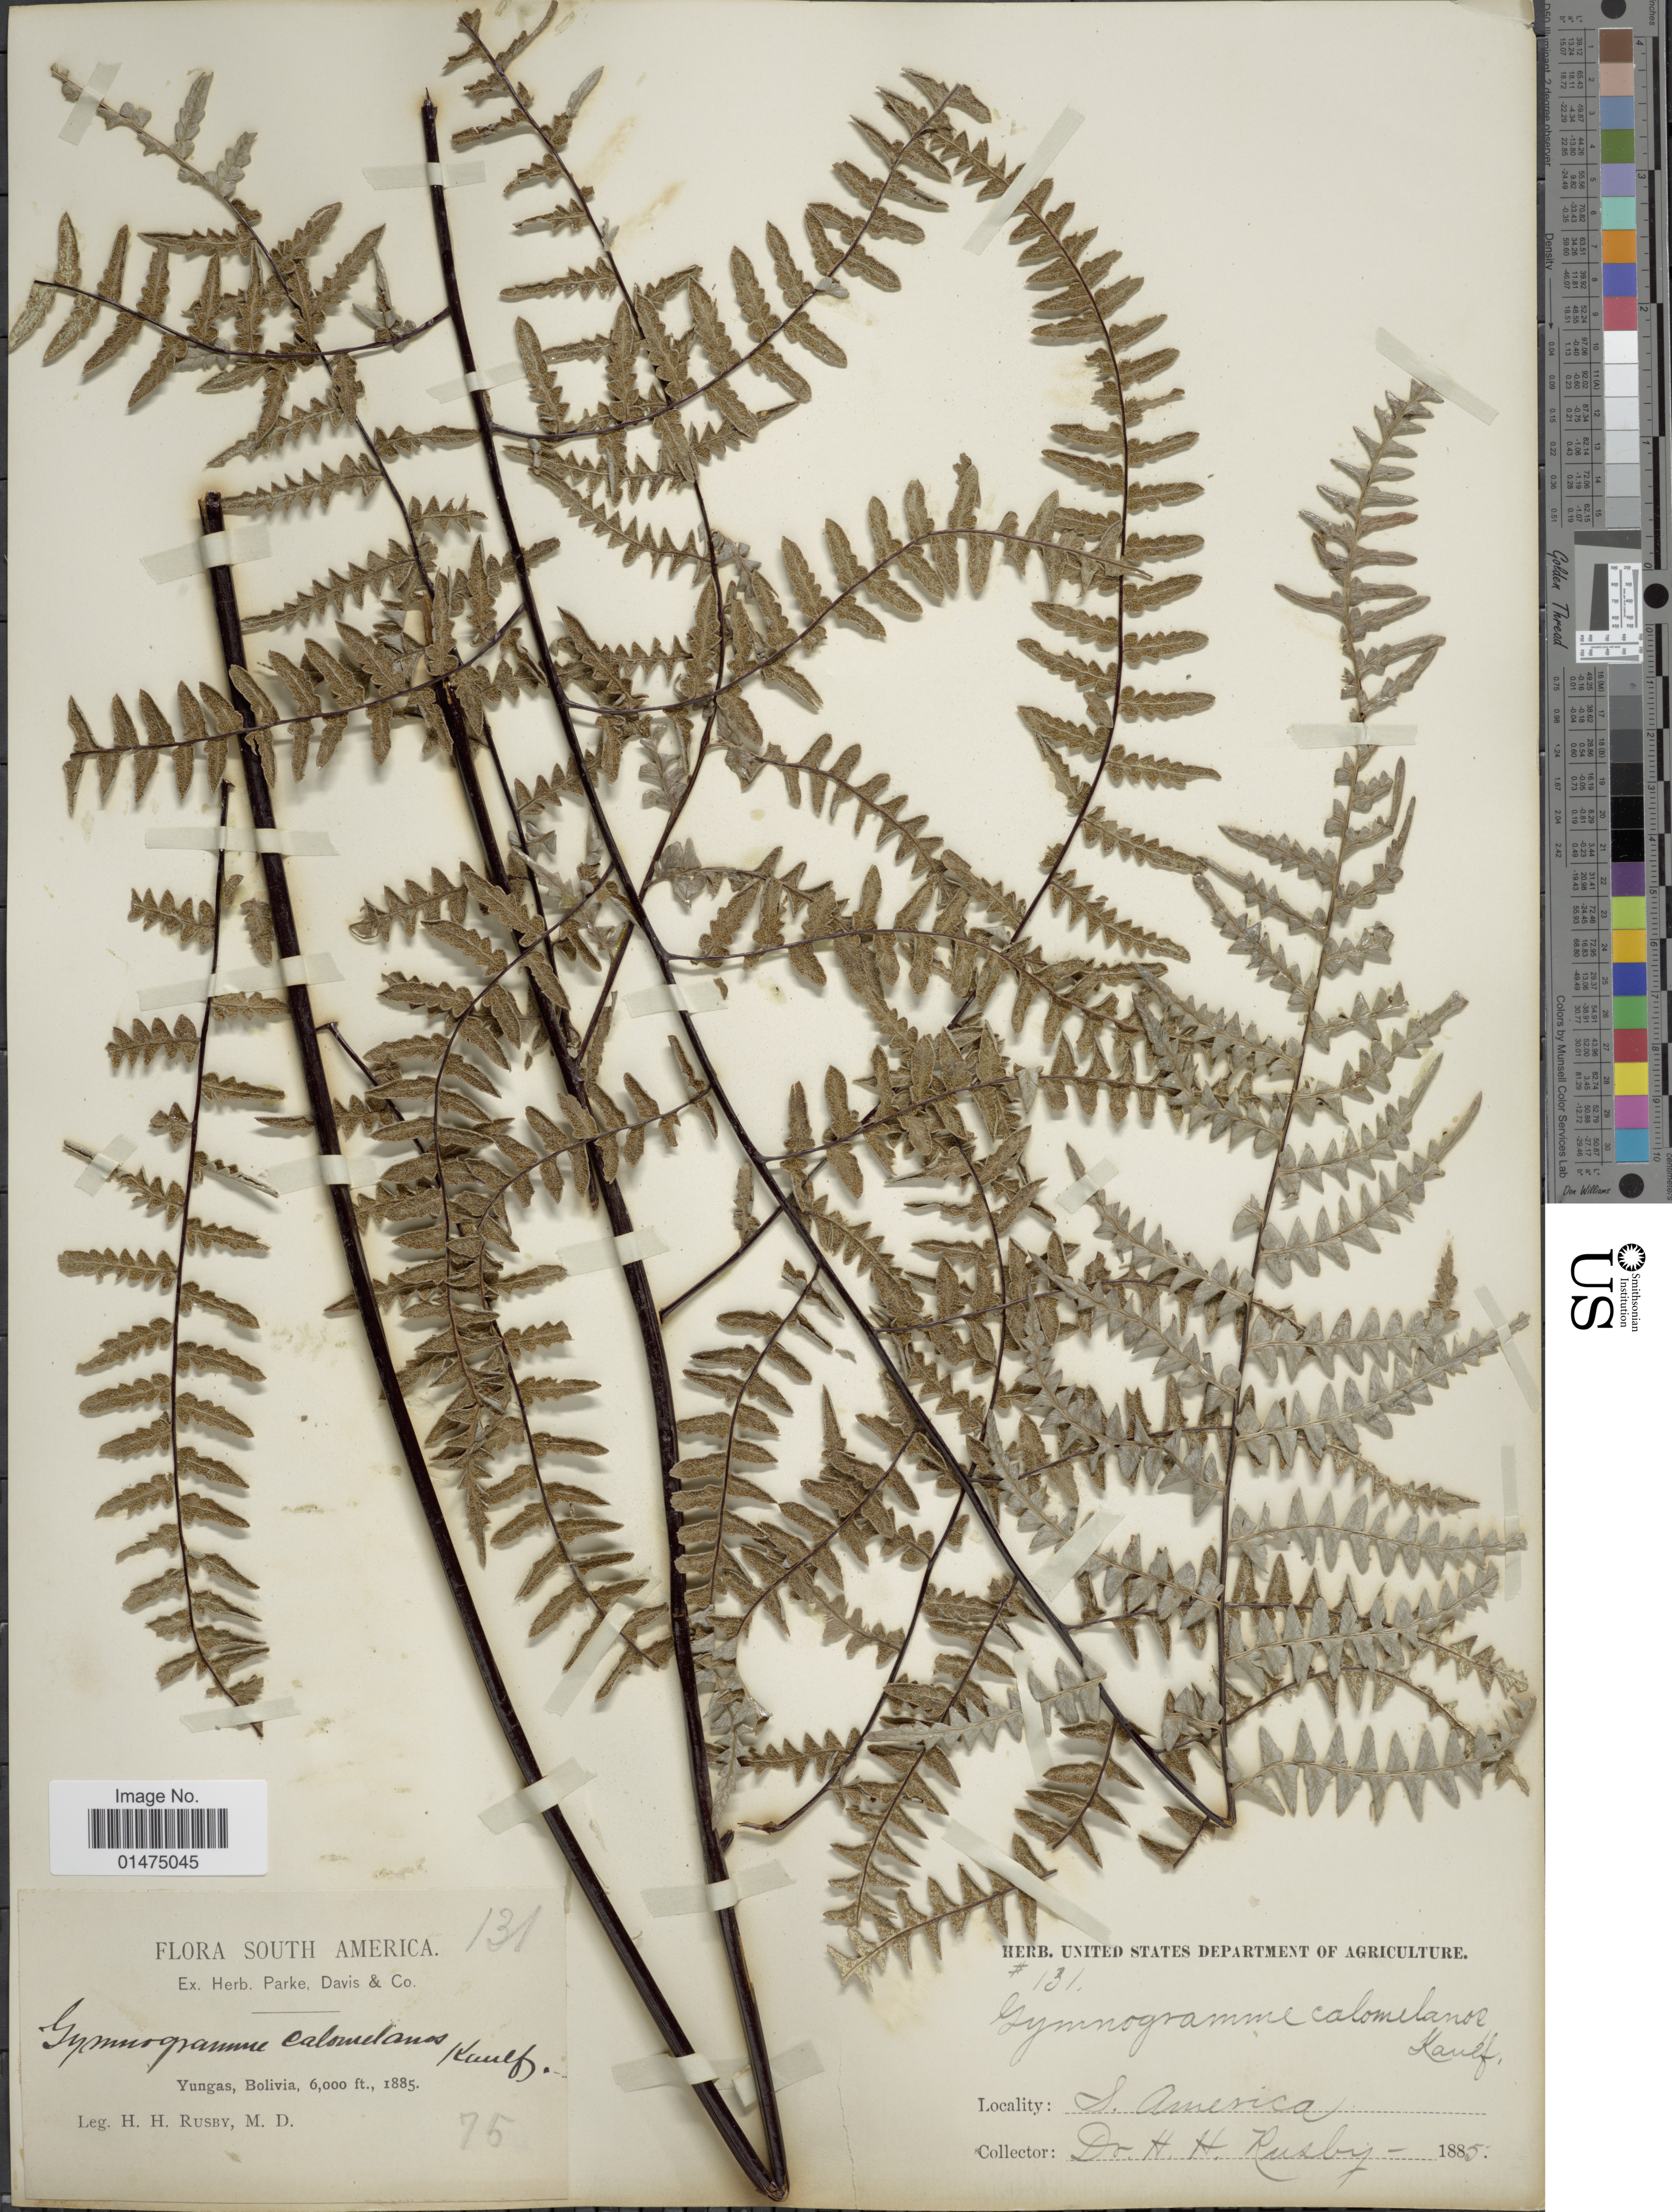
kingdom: Plantae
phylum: Tracheophyta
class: Polypodiopsida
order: Polypodiales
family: Pteridaceae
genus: Pityrogramma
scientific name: Pityrogramma ebenea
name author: (L.) Proctor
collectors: H. H. Rusby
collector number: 131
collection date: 1885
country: Bolivia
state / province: La Paz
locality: Yungas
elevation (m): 1829